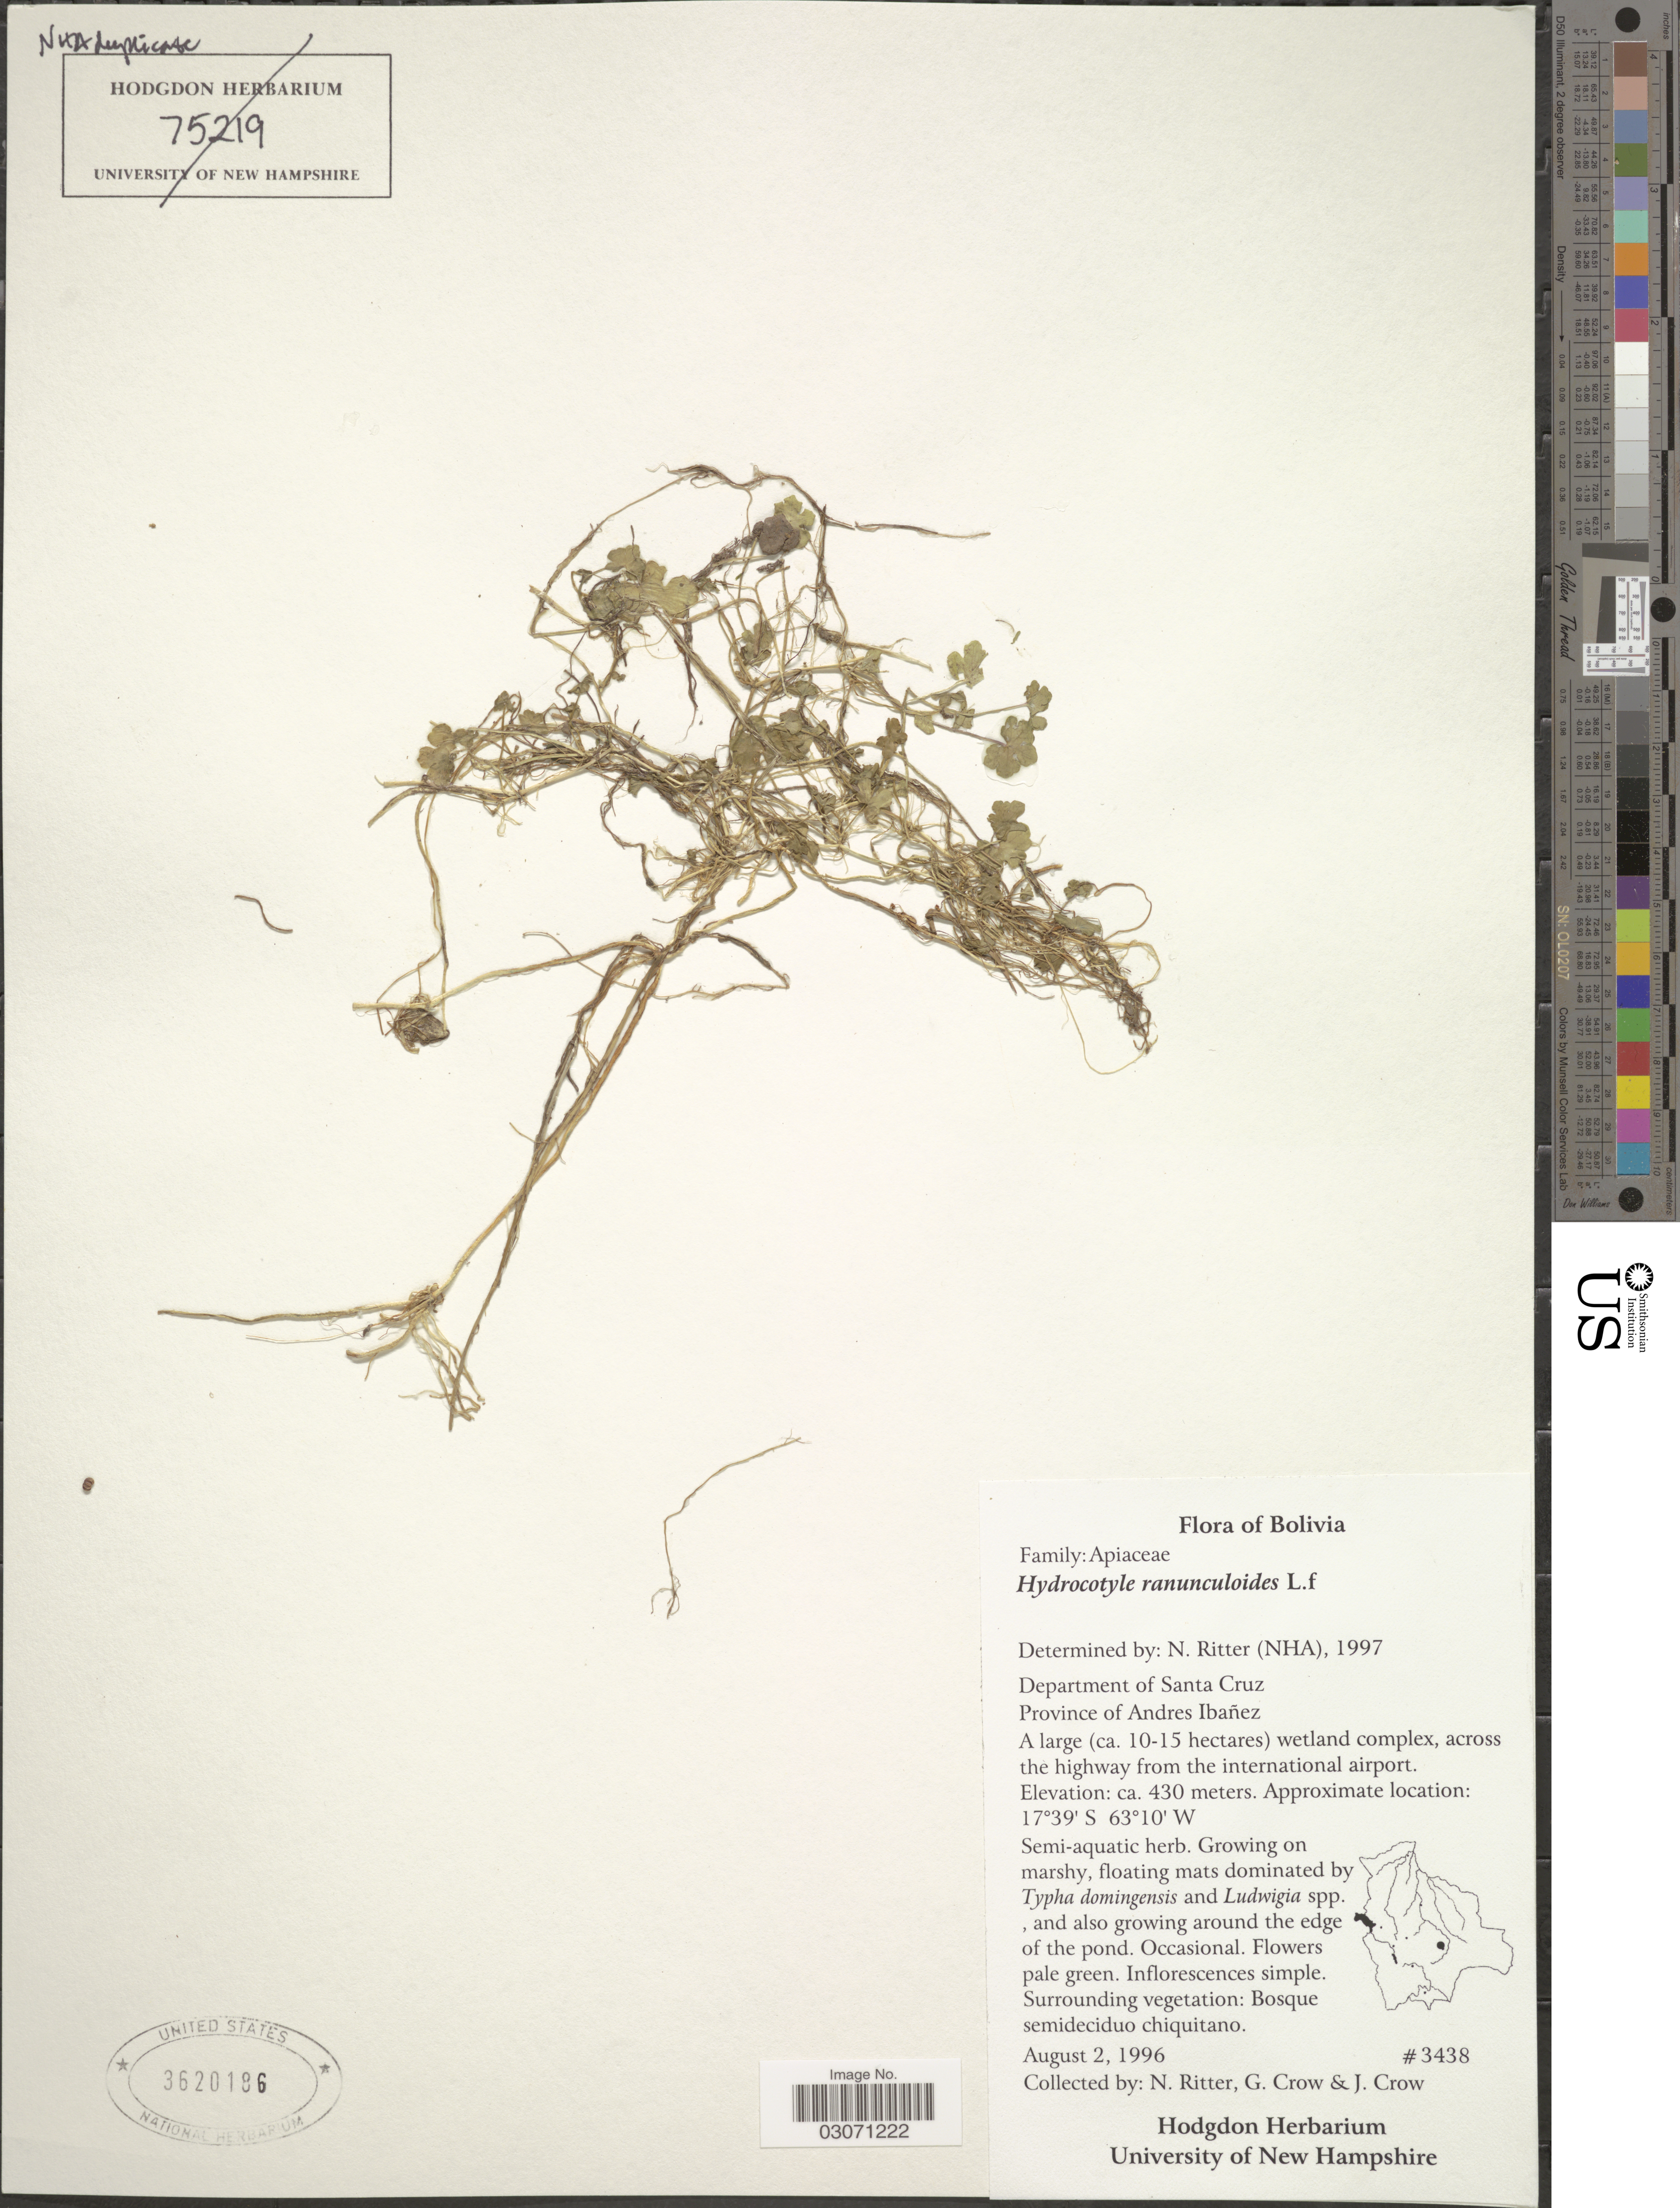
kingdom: Plantae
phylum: Tracheophyta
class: Magnoliopsida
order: Apiales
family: Araliaceae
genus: Hydrocotyle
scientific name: Hydrocotyle ranunculoides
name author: L. f.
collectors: N. Ritter, G. Crow & J. Crow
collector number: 3438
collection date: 1996-08-02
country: Bolivia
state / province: Santa Cruz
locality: Department of Santa Cruz. Province of Andres Ibañez.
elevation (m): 430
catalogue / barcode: US 3620186